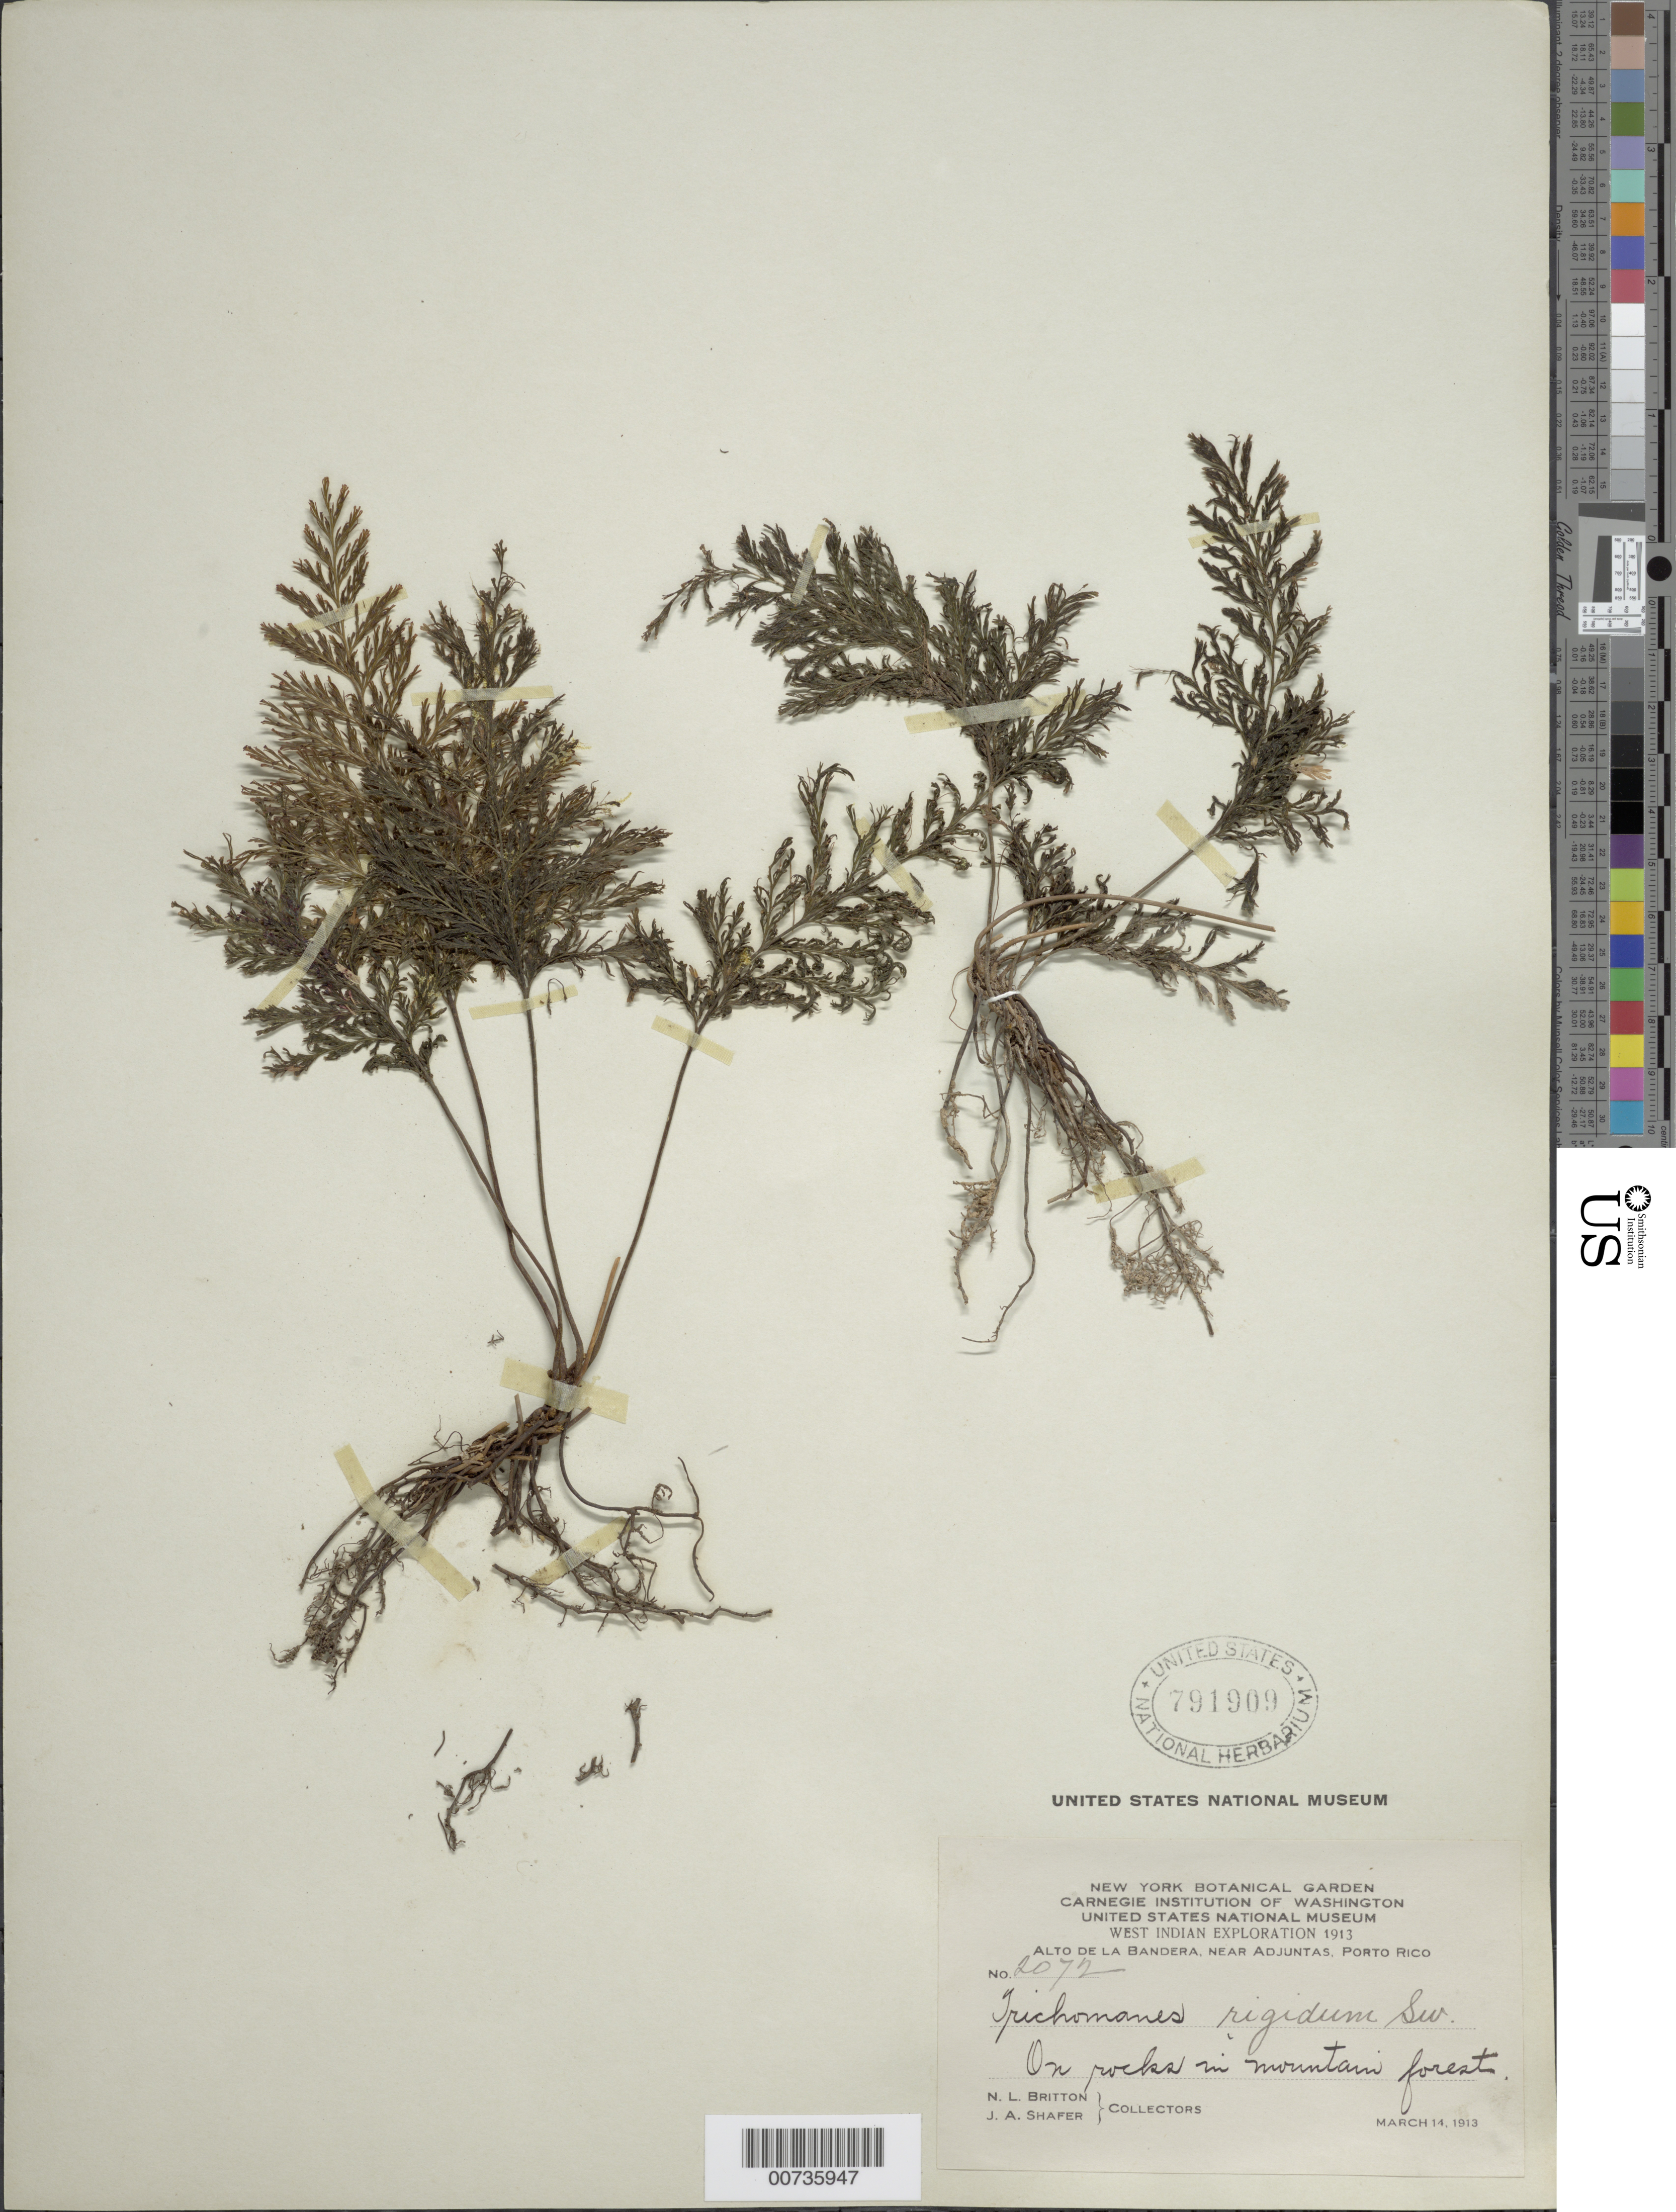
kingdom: Plantae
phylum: Tracheophyta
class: Polypodiopsida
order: Hymenophyllales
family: Hymenophyllaceae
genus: Abrodictyum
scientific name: Abrodictyum rigidum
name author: (Sw.) Ebihara & Dubuisson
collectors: N. Britton & J. A. Shafer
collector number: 2072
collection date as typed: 14 Mar 1913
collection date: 1913-03-14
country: Puerto Rico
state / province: Adjuntas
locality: Alto de la Bandera, near Adjuntas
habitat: On rocks in mountain forest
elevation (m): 700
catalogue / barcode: US 791909